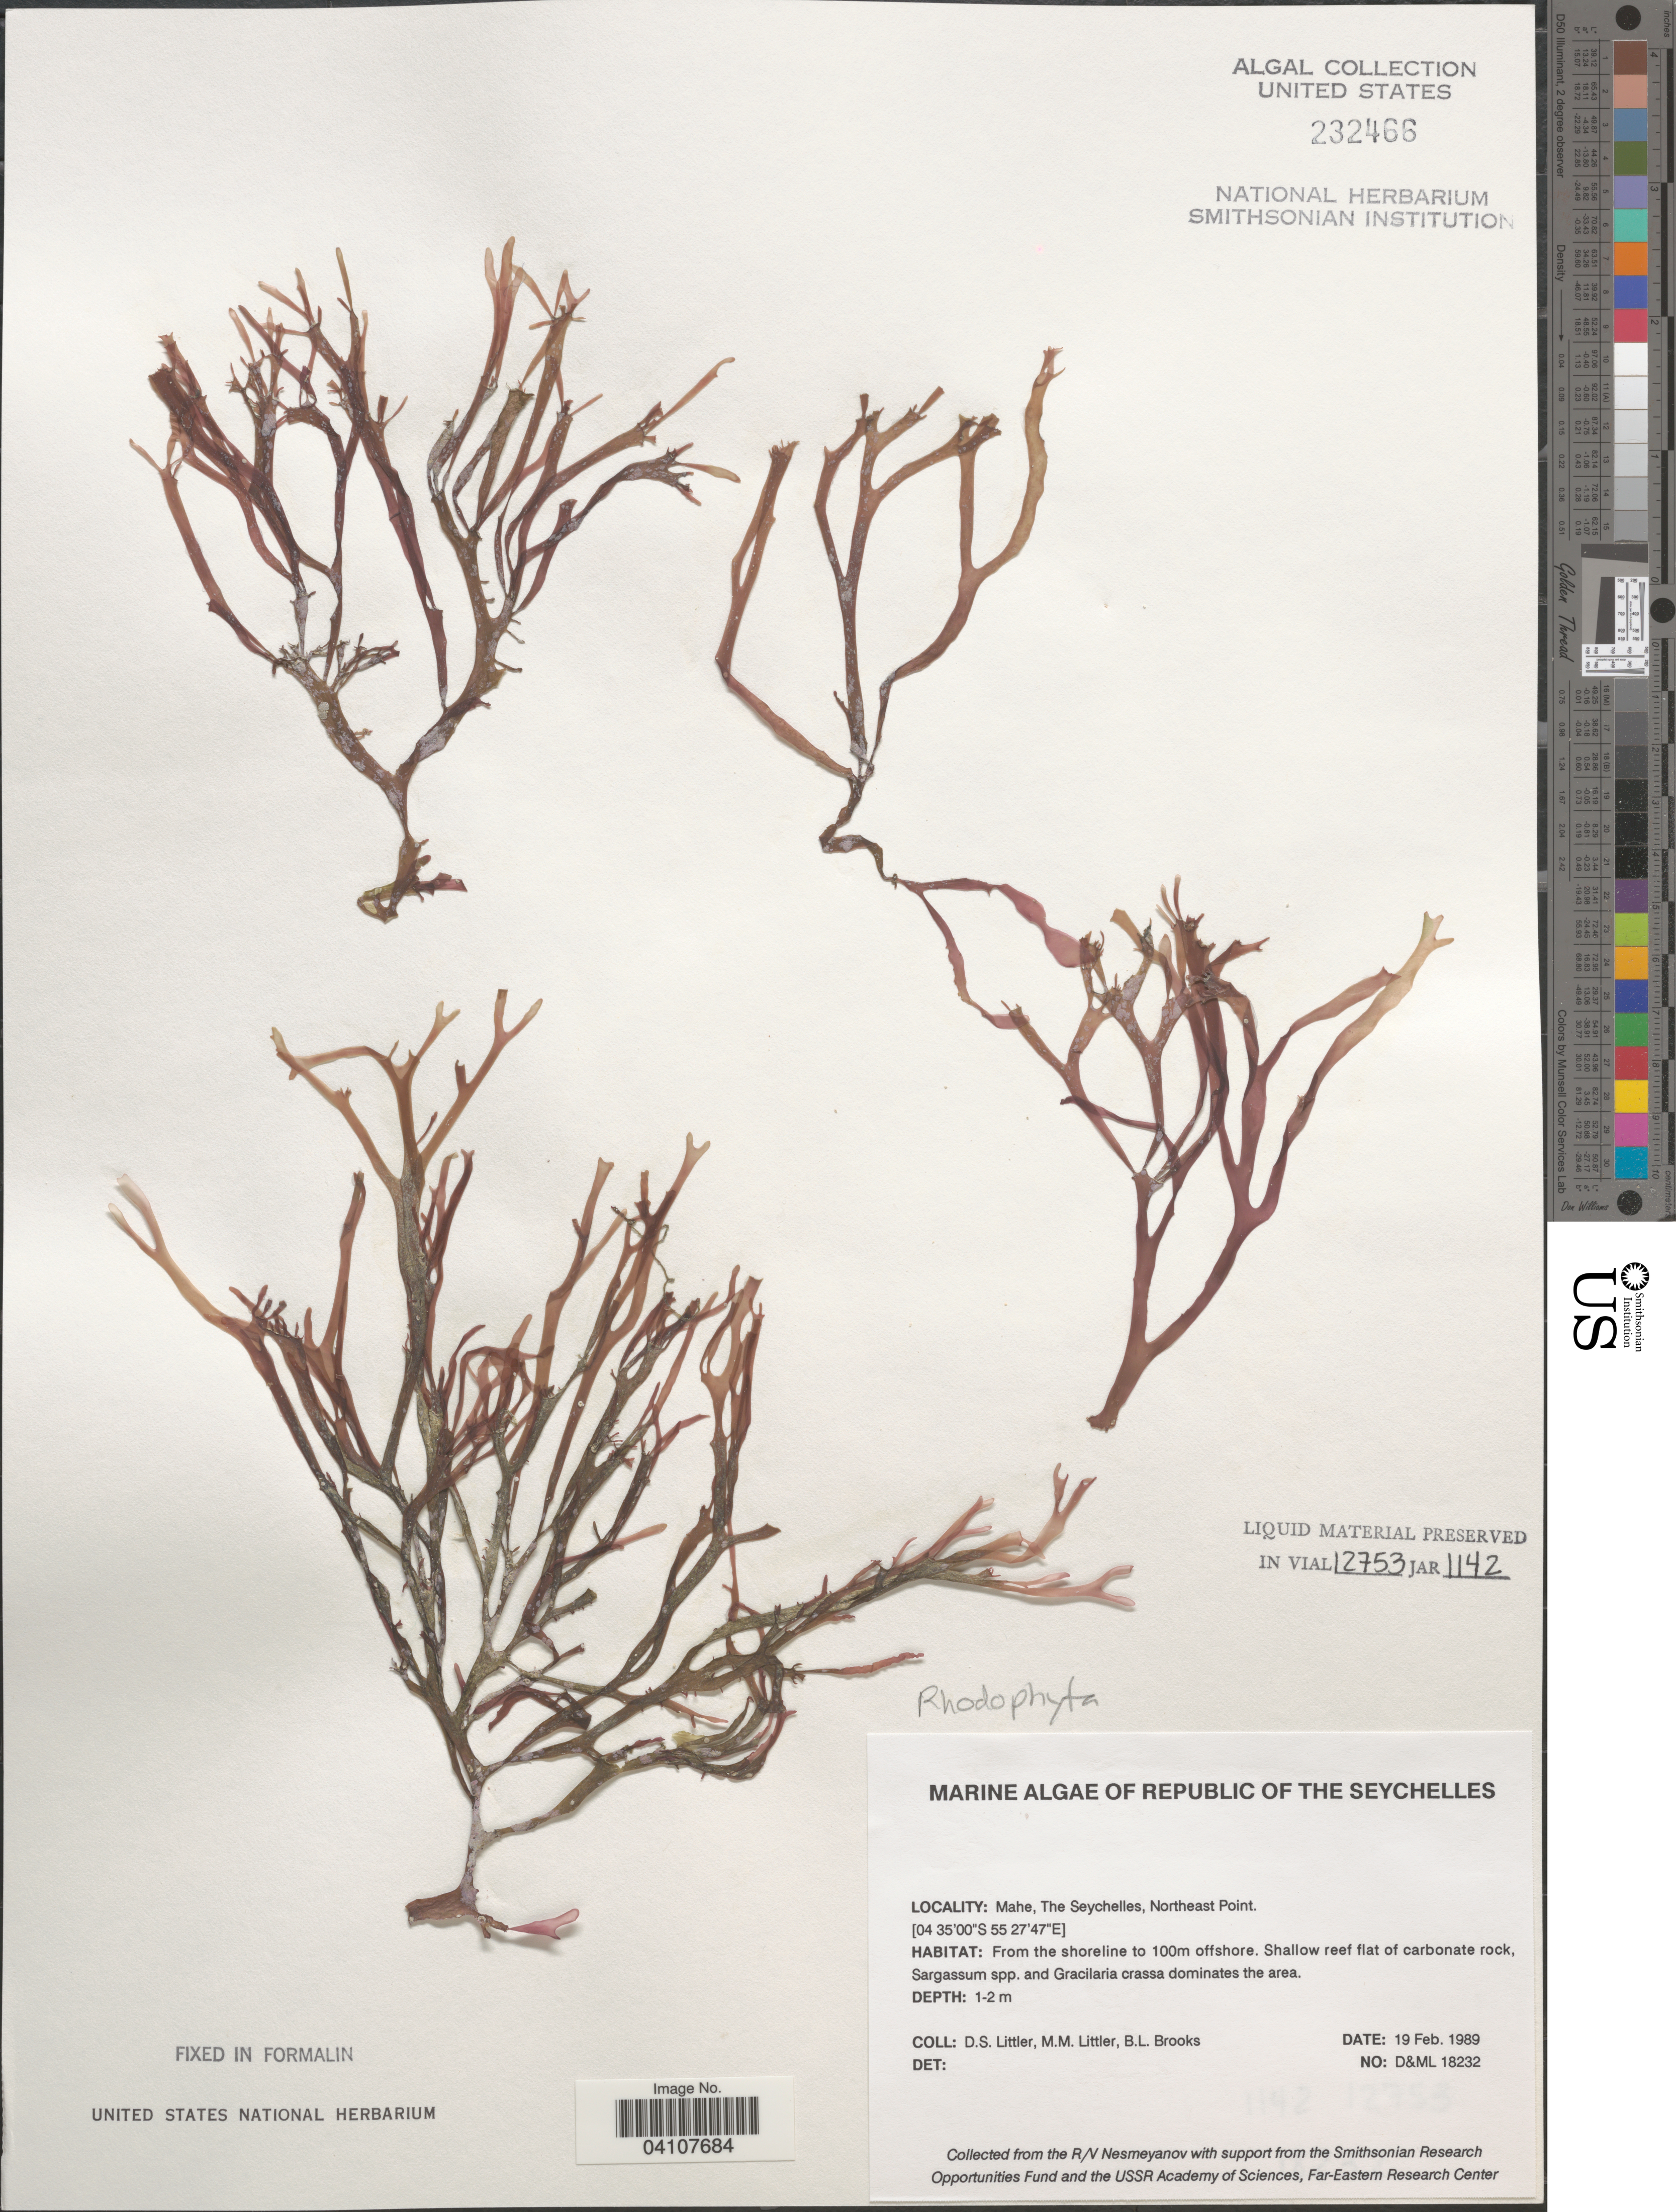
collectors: D. S. Littler & B. Brooks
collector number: D&ML18232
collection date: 1989-02-19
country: Seychelles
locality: Republic of the Seychelles. Mahe, Northeast Point. From the shoreline to 100m offshore.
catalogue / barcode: US 232466